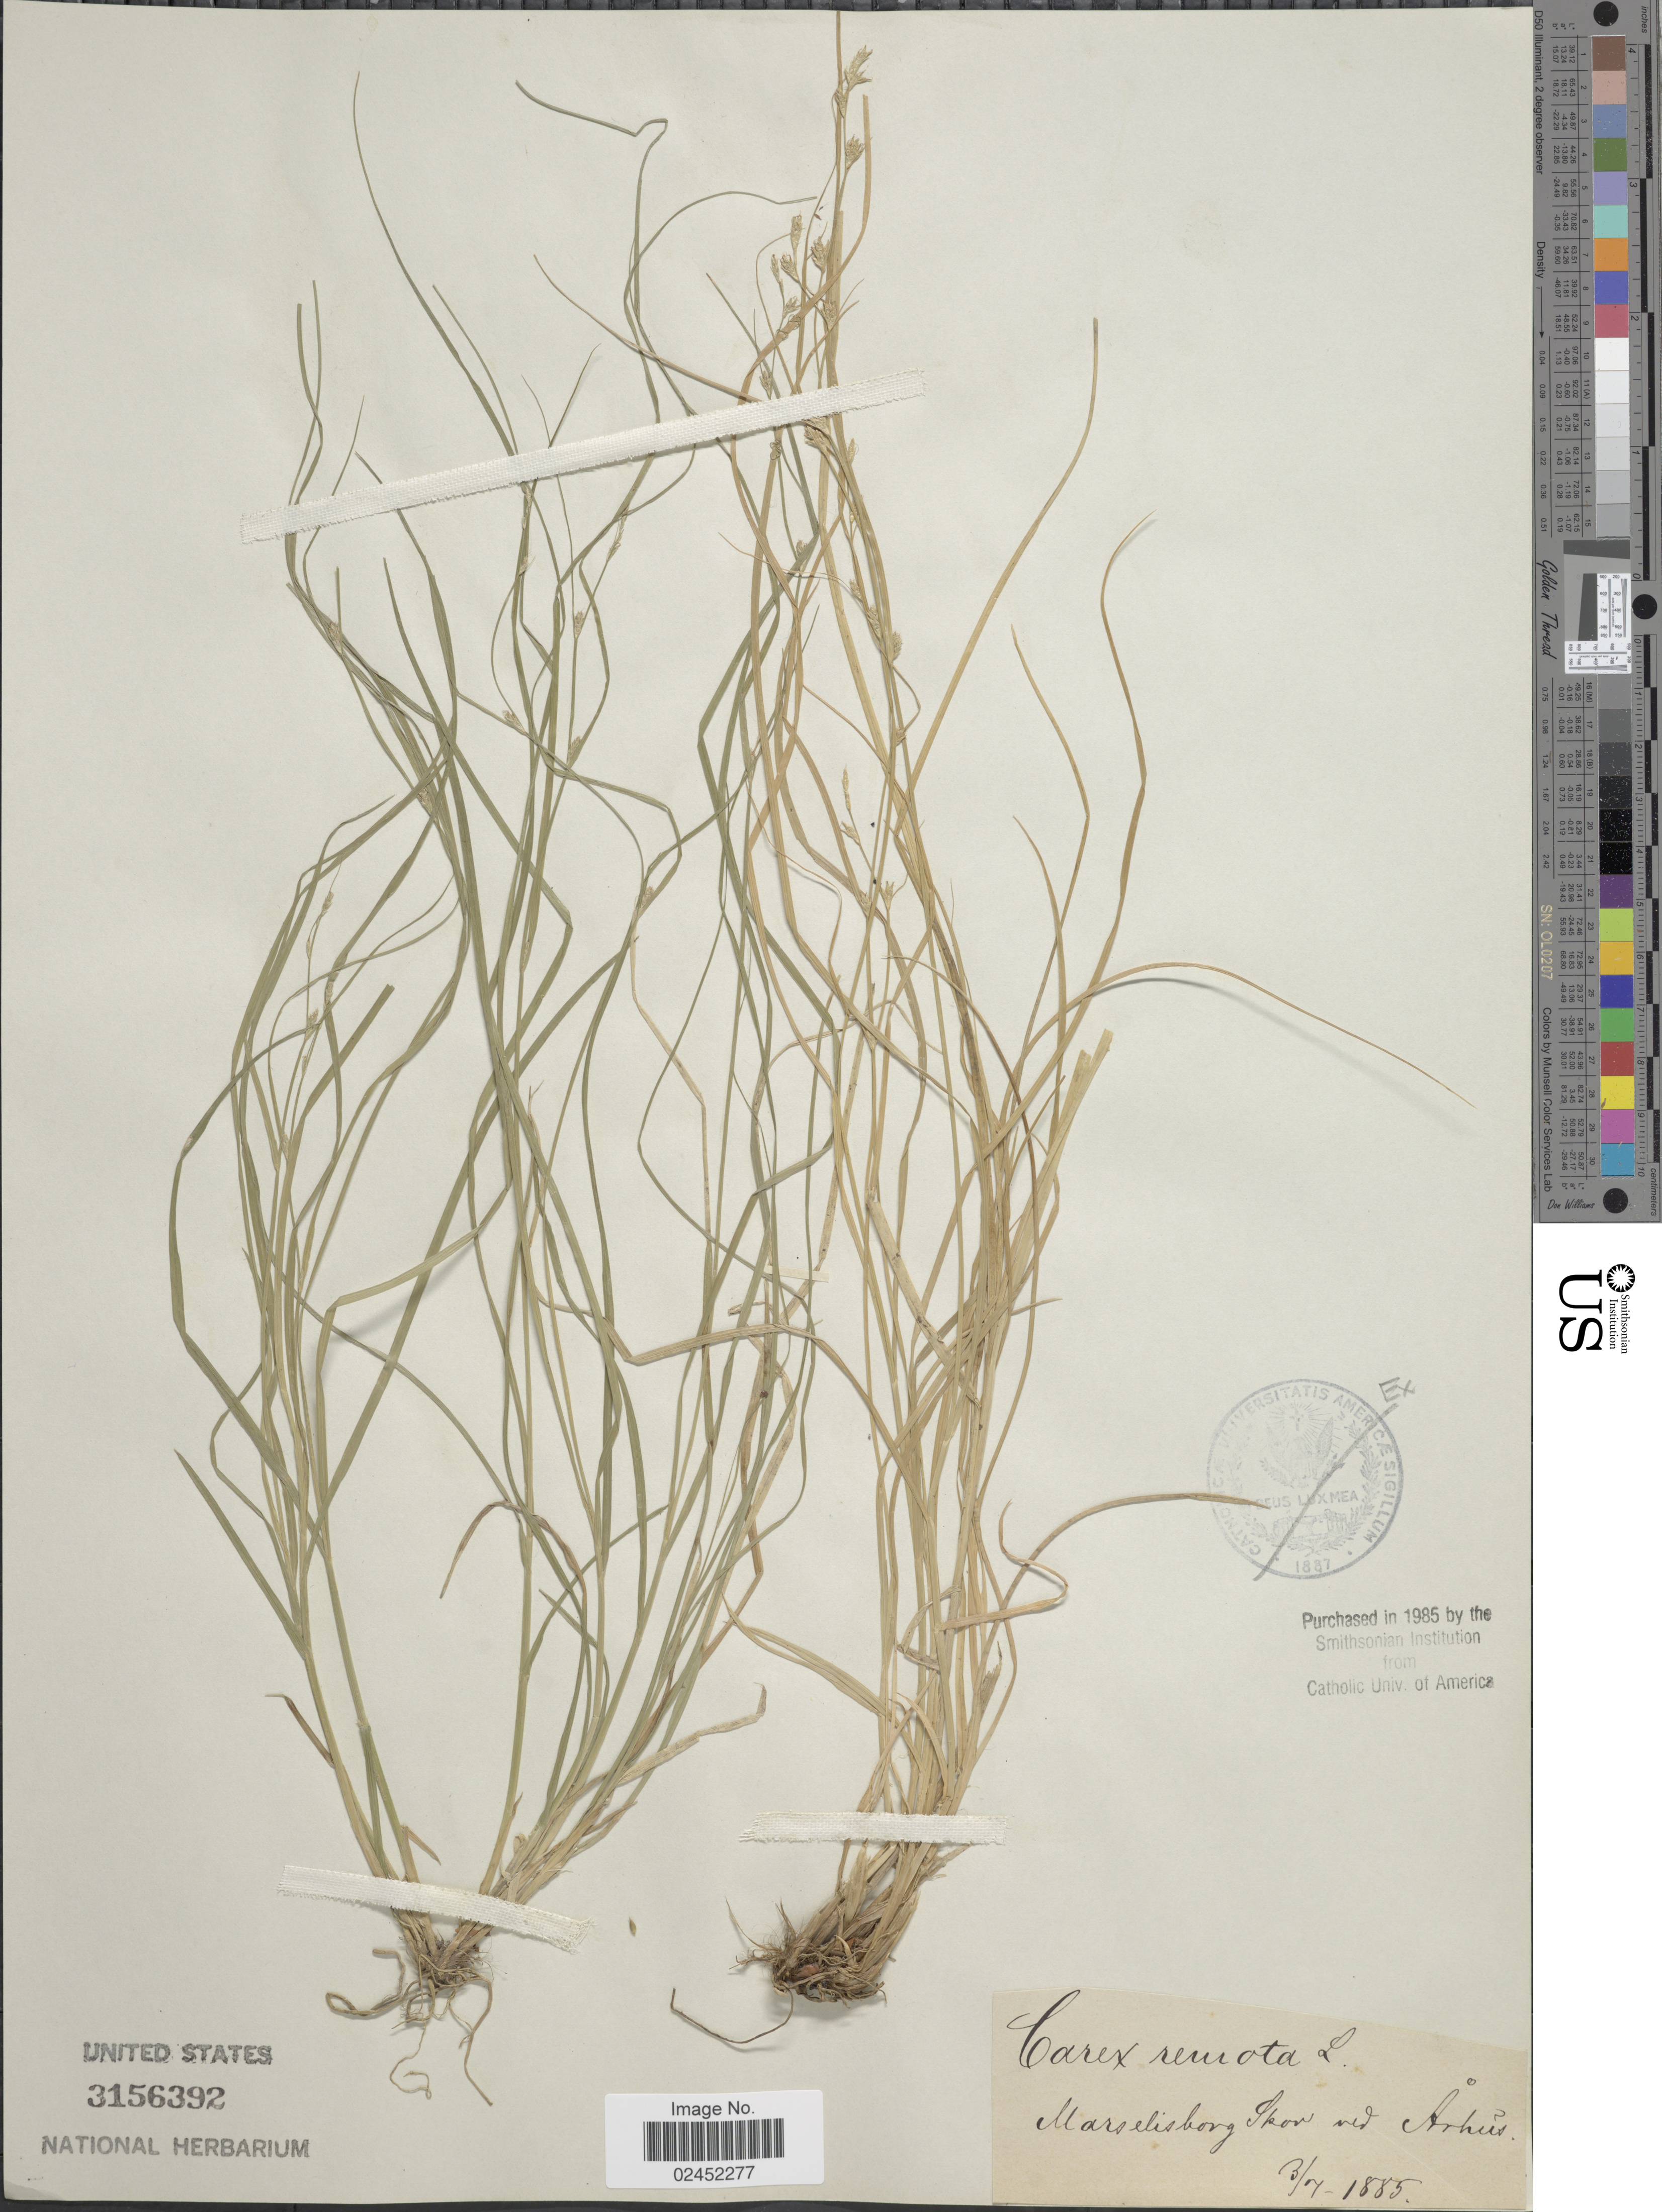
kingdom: Plantae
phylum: Tracheophyta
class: Liliopsida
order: Poales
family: Cyperaceae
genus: Carex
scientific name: Carex remota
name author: L.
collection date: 1885-07-03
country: Denmark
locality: Marselisborg Skov ved Arhus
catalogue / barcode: US 3156392